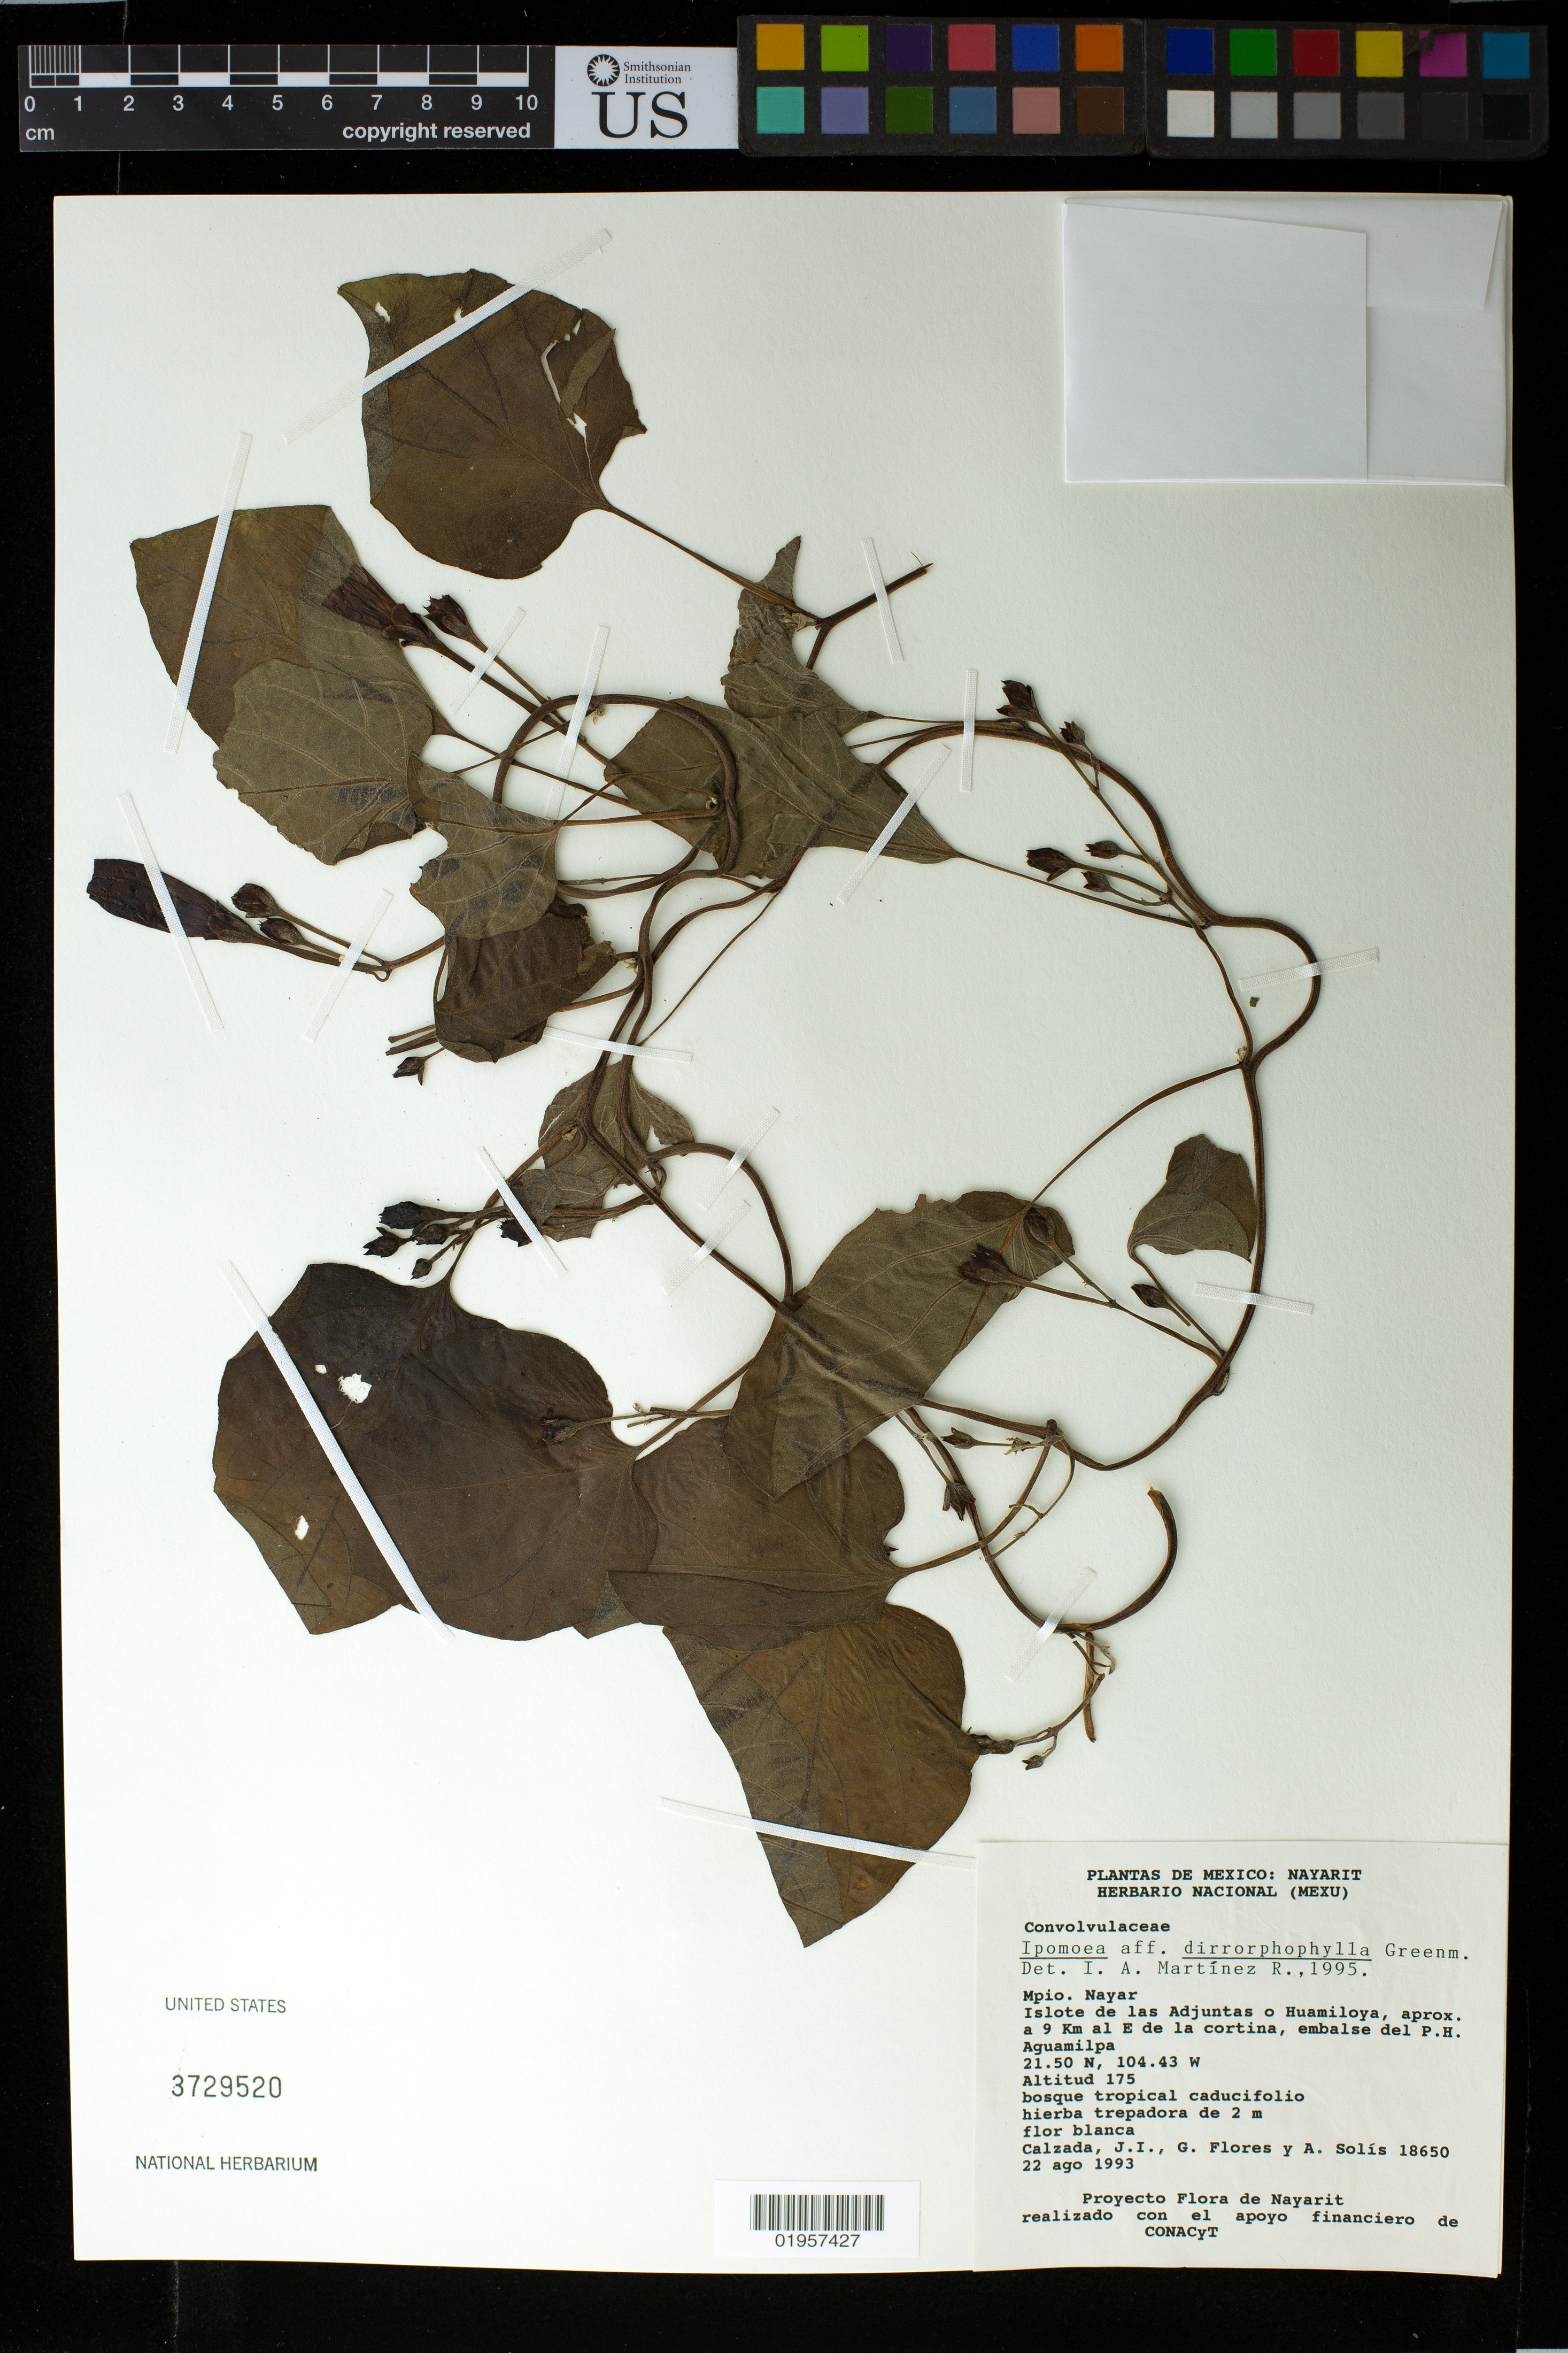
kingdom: Plantae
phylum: Tracheophyta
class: Magnoliopsida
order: Solanales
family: Convolvulaceae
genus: Ipomoea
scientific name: Ipomoea dimorphophylla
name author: Greenm.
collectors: J. I. Calzada, G. Flores F. & A. Solis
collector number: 18650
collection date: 1993-08-22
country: Mexico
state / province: Nayarit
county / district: Nayar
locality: Aprox. 9 Km al E de la cortina. Islote de las Adjuntas o Huamiloya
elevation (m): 53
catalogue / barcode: US 3729520